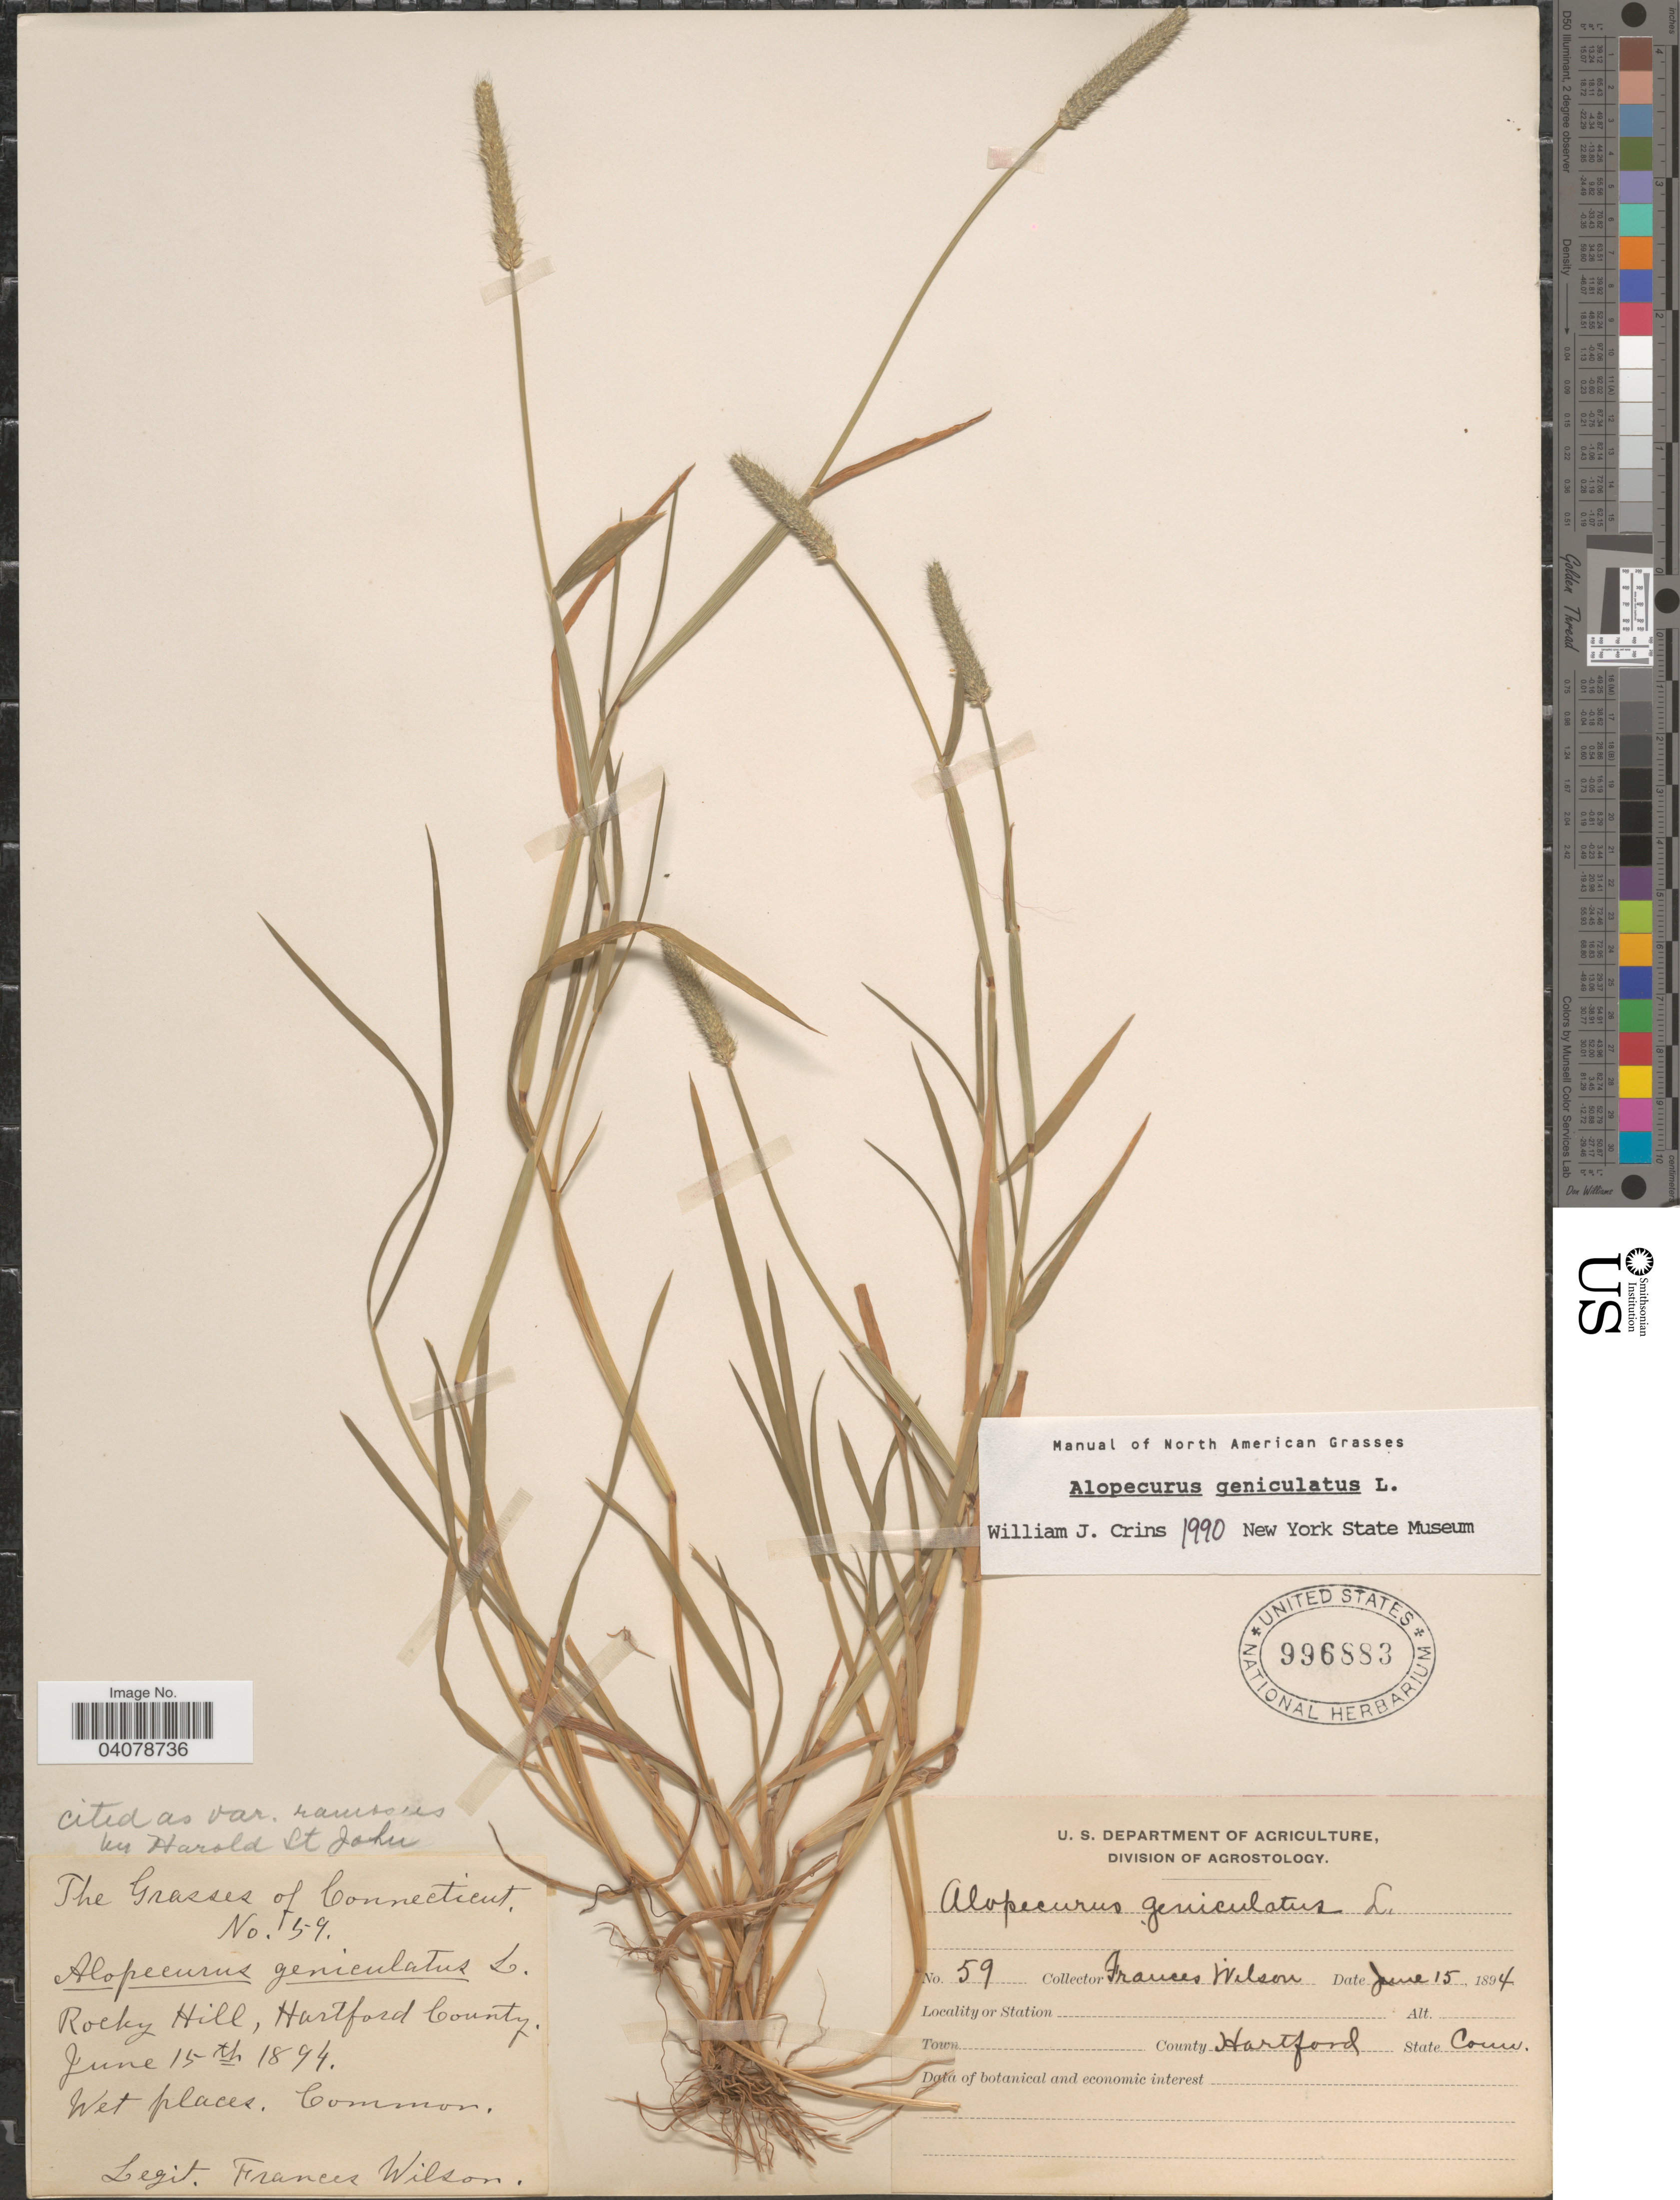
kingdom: Plantae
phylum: Tracheophyta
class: Liliopsida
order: Poales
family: Poaceae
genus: Alopecurus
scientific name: Alopecurus geniculatus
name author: L.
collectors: F. Wilson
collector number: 59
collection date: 1894-06-15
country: United States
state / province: Connecticut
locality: Rocky Hill, Hartford County.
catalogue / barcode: US 996883